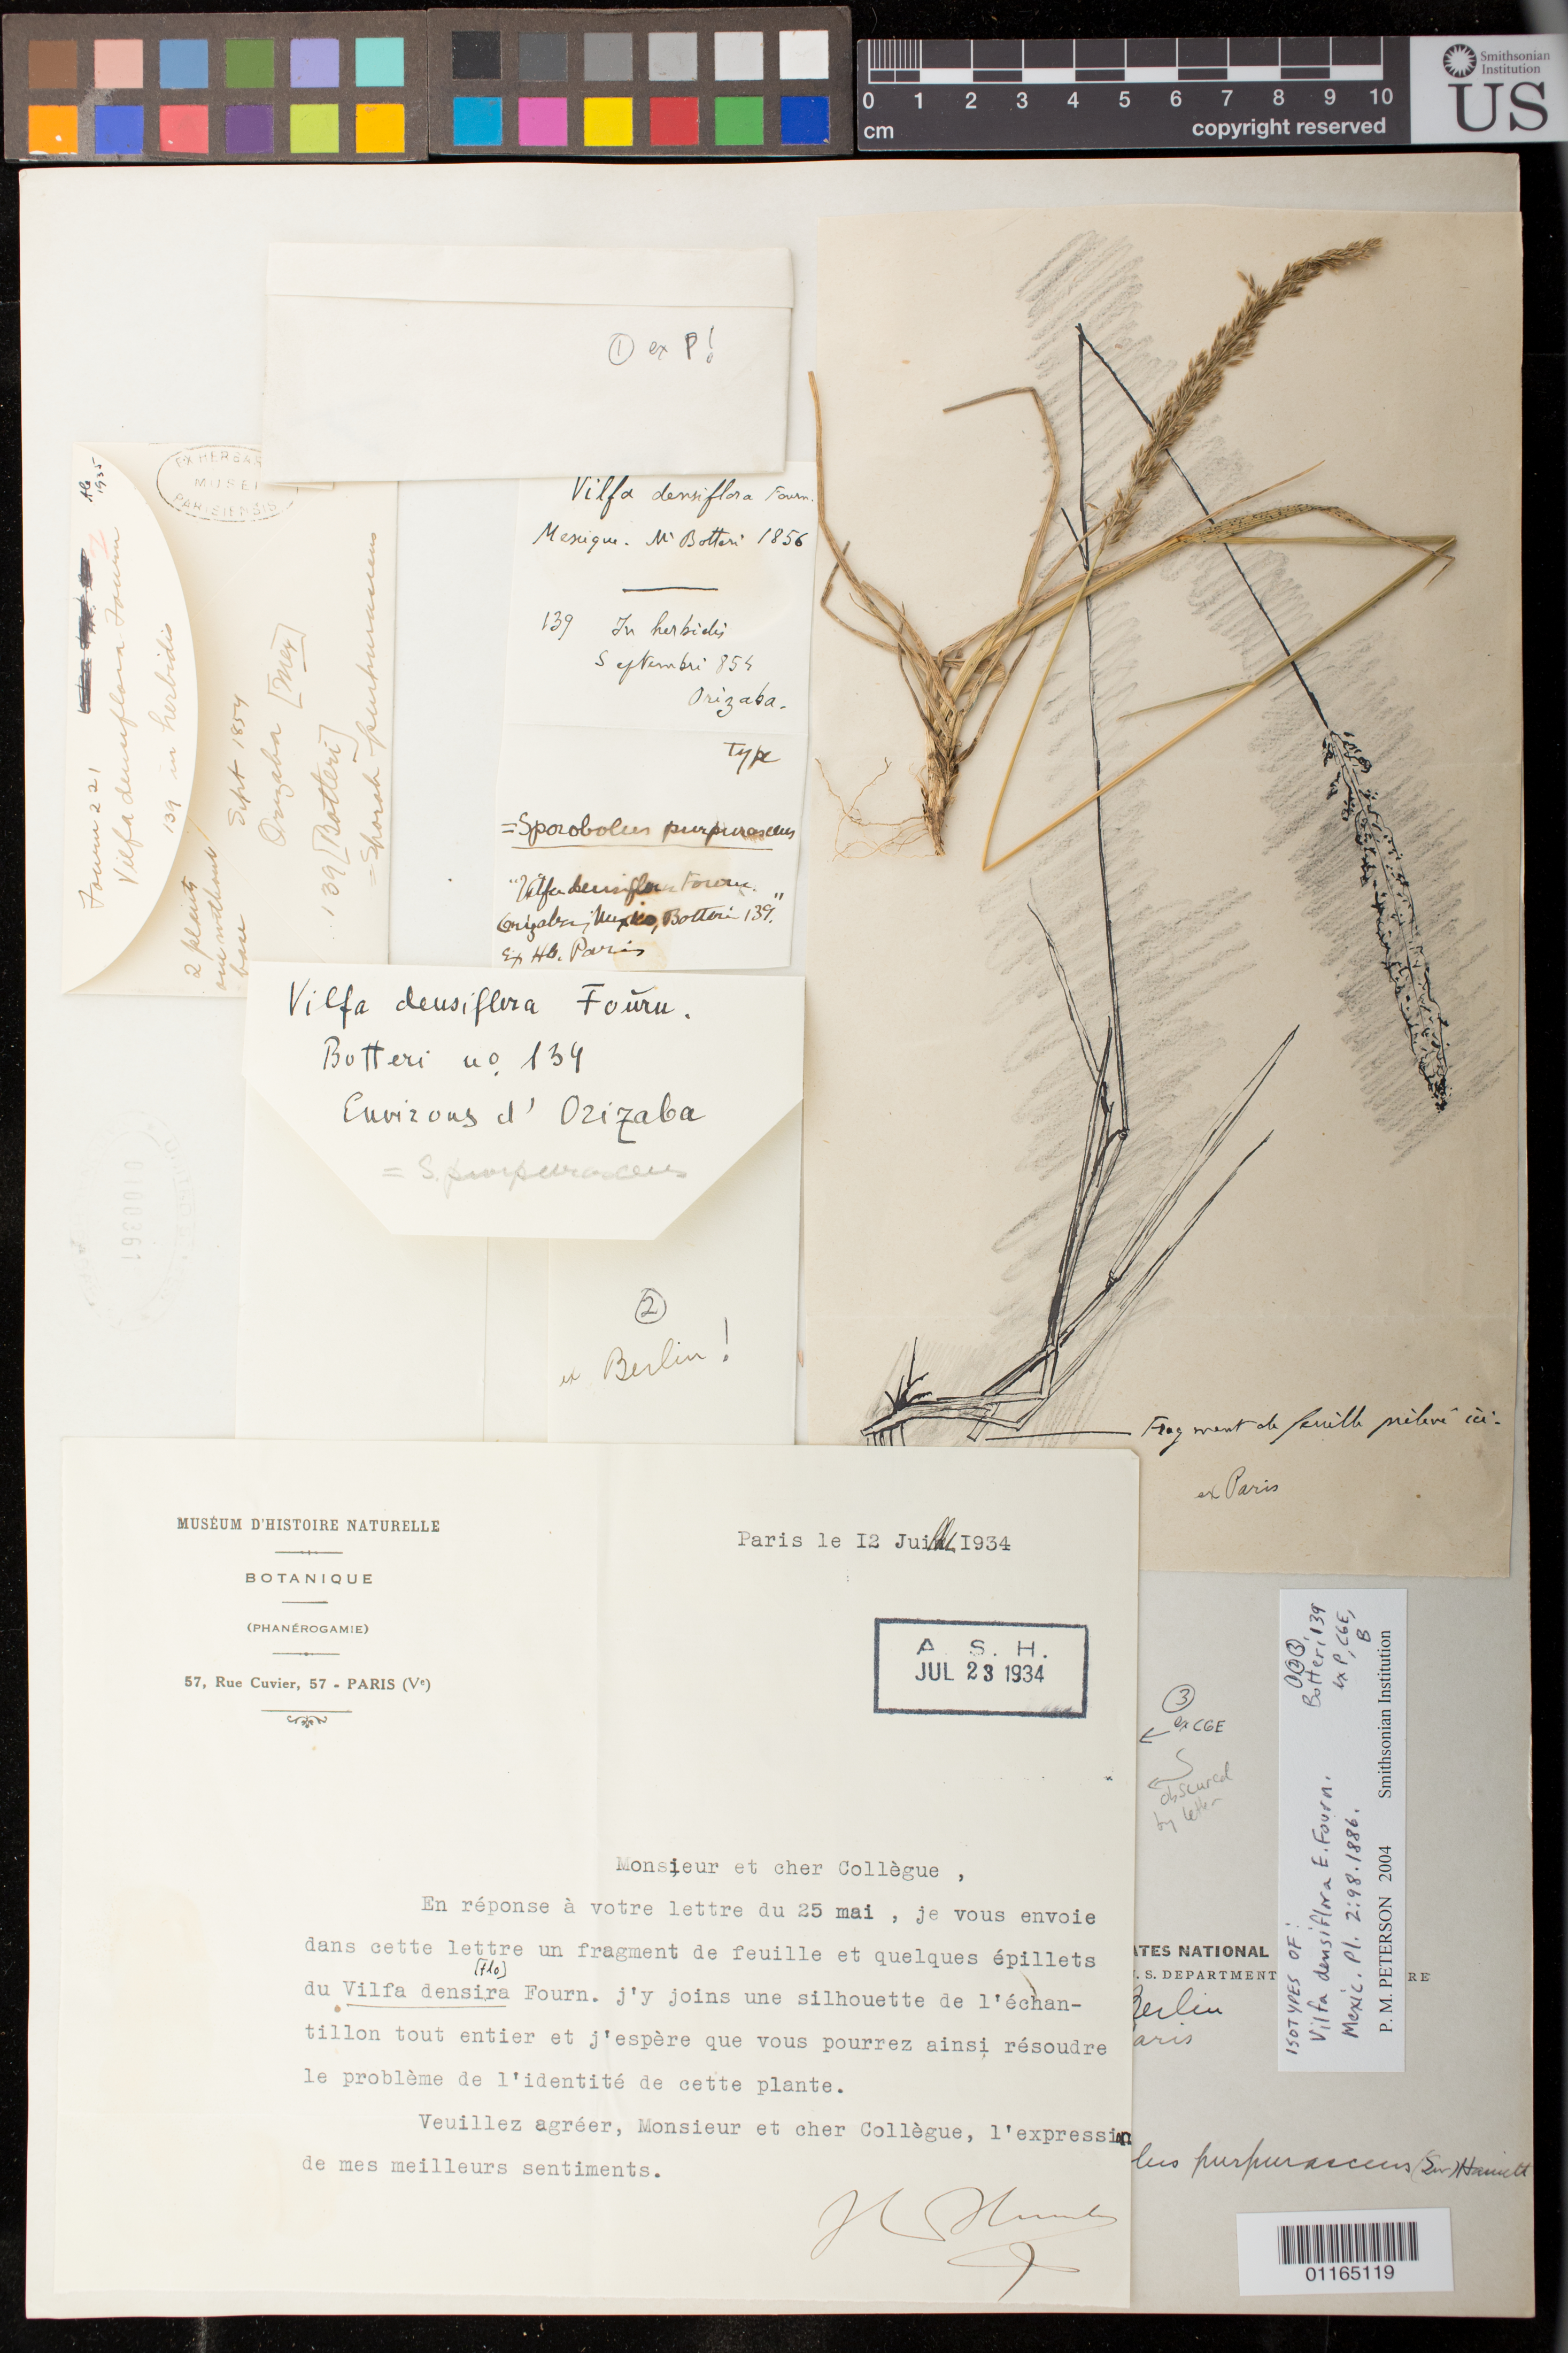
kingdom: Plantae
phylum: Tracheophyta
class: Liliopsida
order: Poales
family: Poaceae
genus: Vilfa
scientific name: Vilfa densiflora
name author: E. Fourn.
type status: Isotype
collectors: C. Botteri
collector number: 139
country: Mexico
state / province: Veracruz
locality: Orizaba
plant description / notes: Fragmentary material of type specimens ex herb. Paris, ex herb. Berlin, ex herb. Cambridge (4 different elements on sheet). Also on sheet is rubbing (of Paris specimen) and letter (latter obscures one of the fragment packets).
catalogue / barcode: US 100361